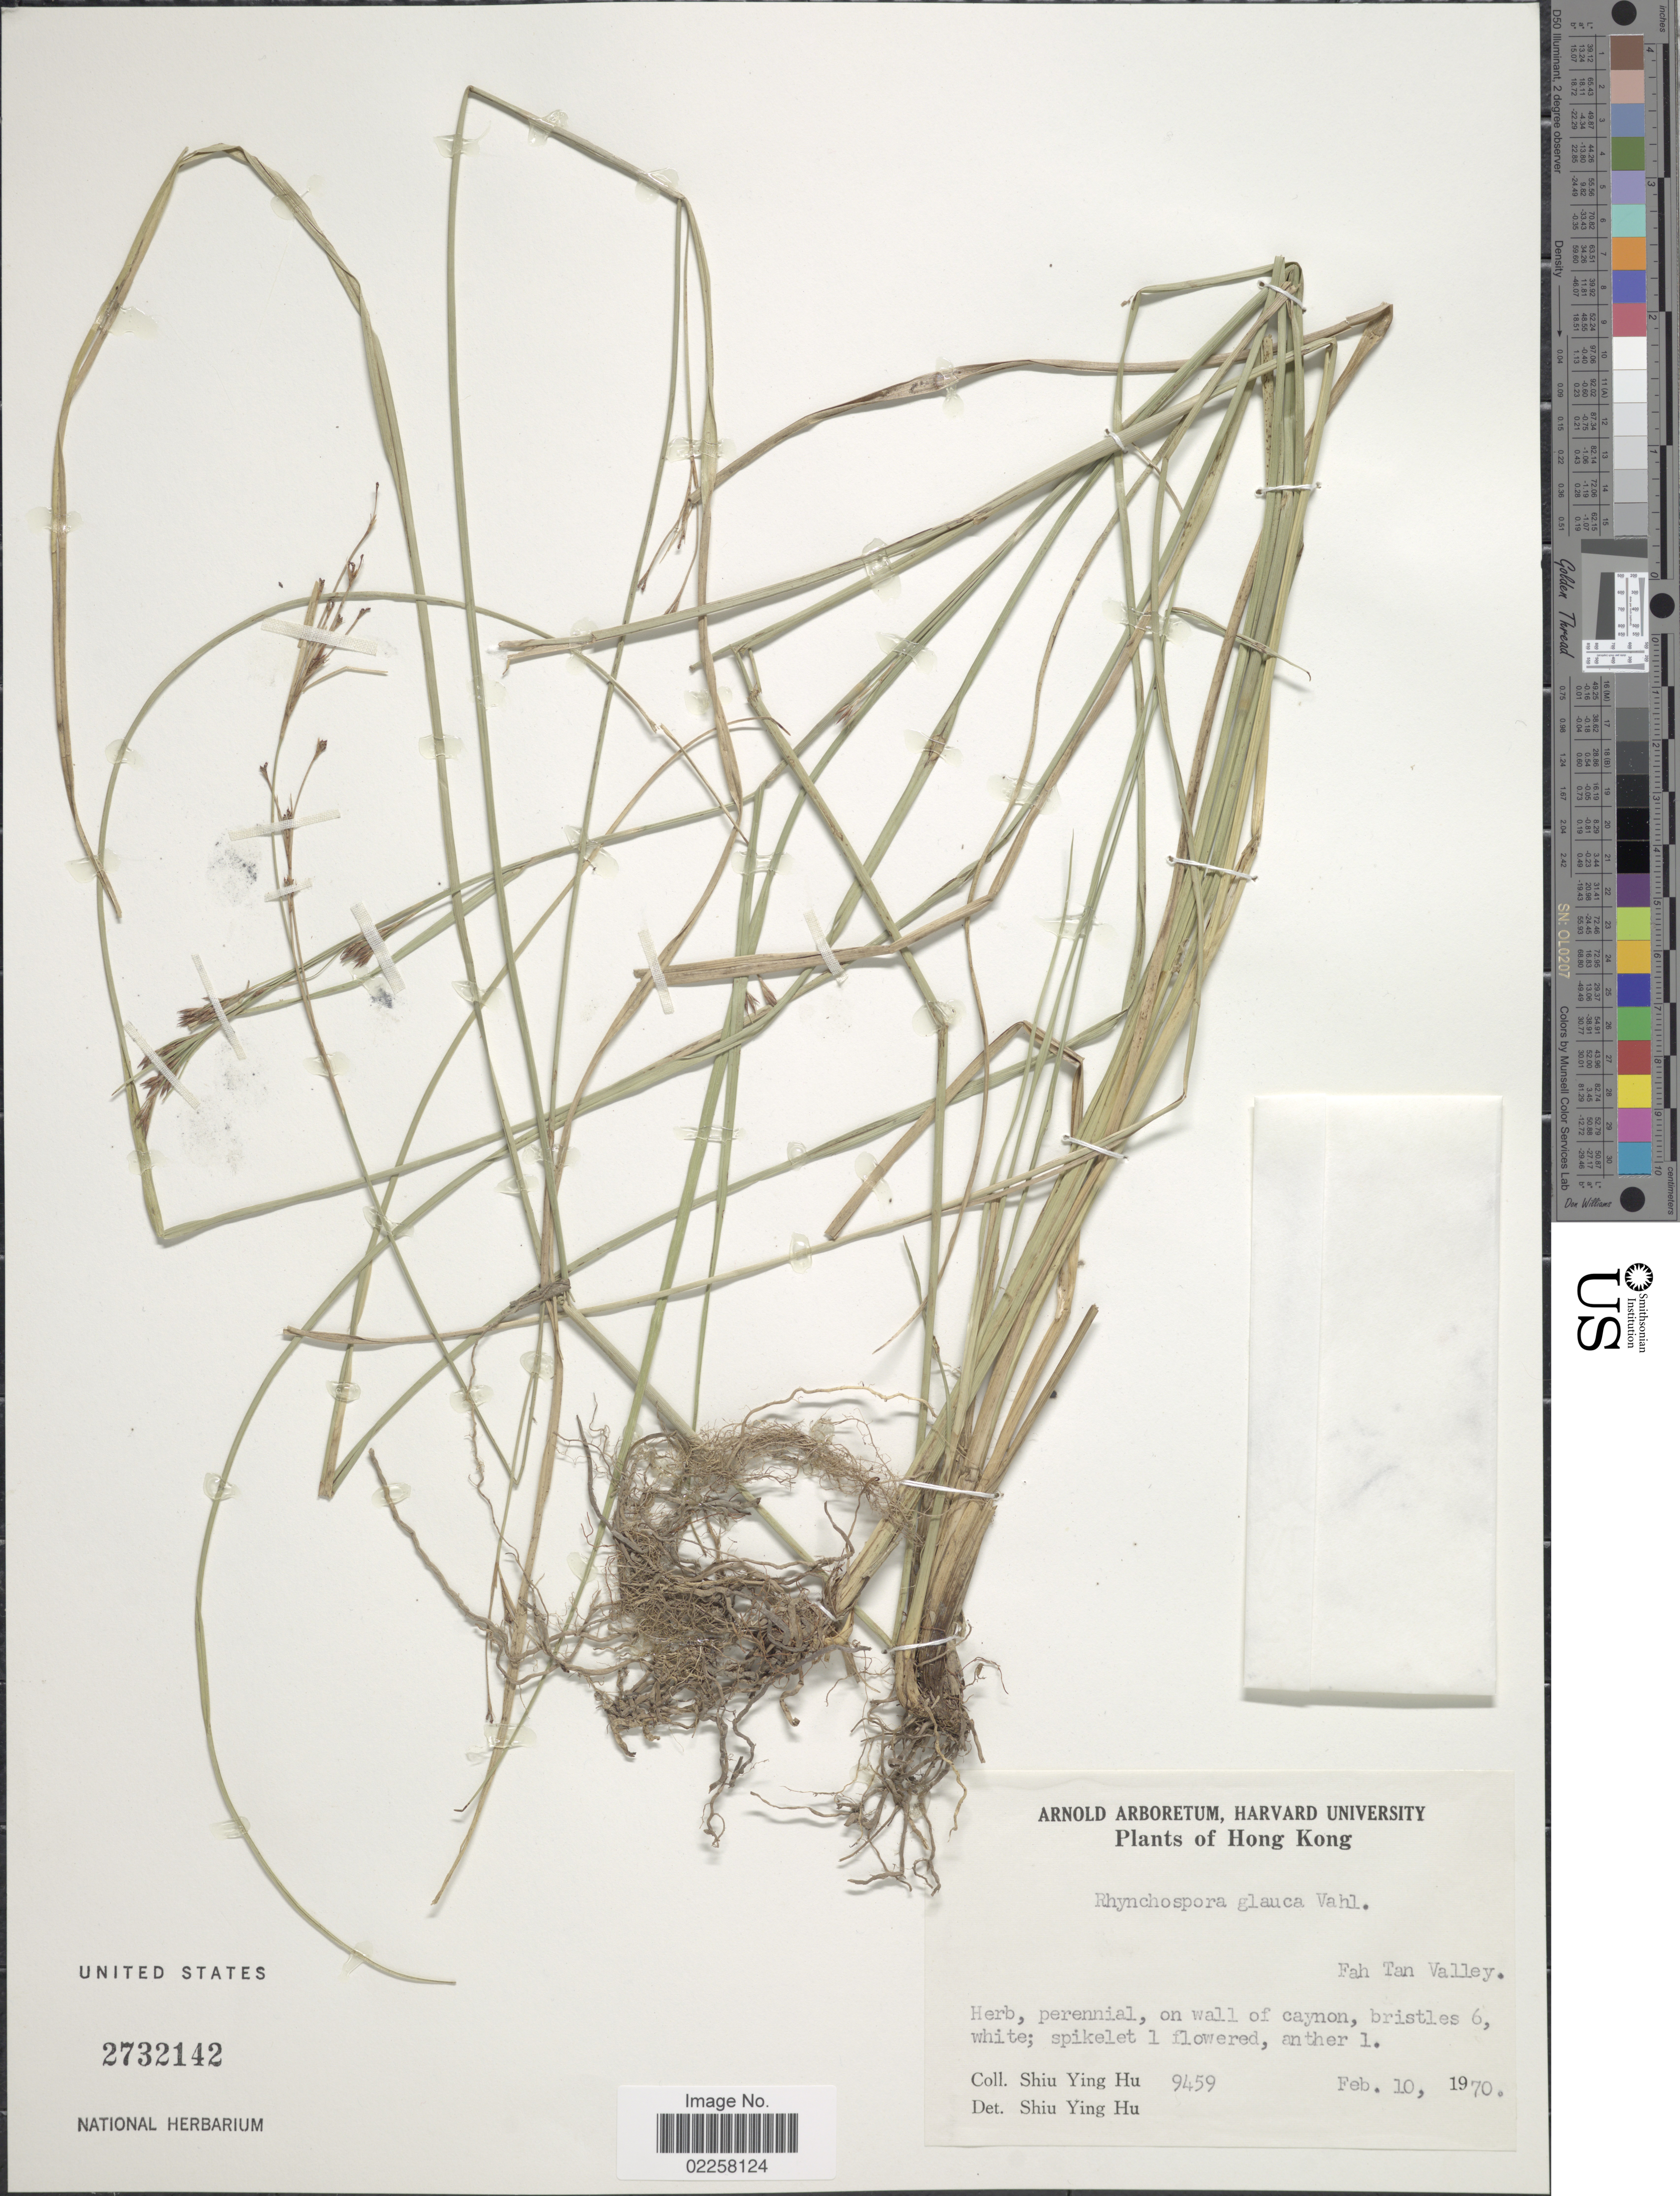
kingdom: Plantae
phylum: Tracheophyta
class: Liliopsida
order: Poales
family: Cyperaceae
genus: Rhynchospora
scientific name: Rhynchospora rugosa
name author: (Vahl) Gale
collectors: S. Y. Hu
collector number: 9459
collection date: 1970-02-10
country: China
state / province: Hong Kong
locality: Fah Tan Valley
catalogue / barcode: US 2732142